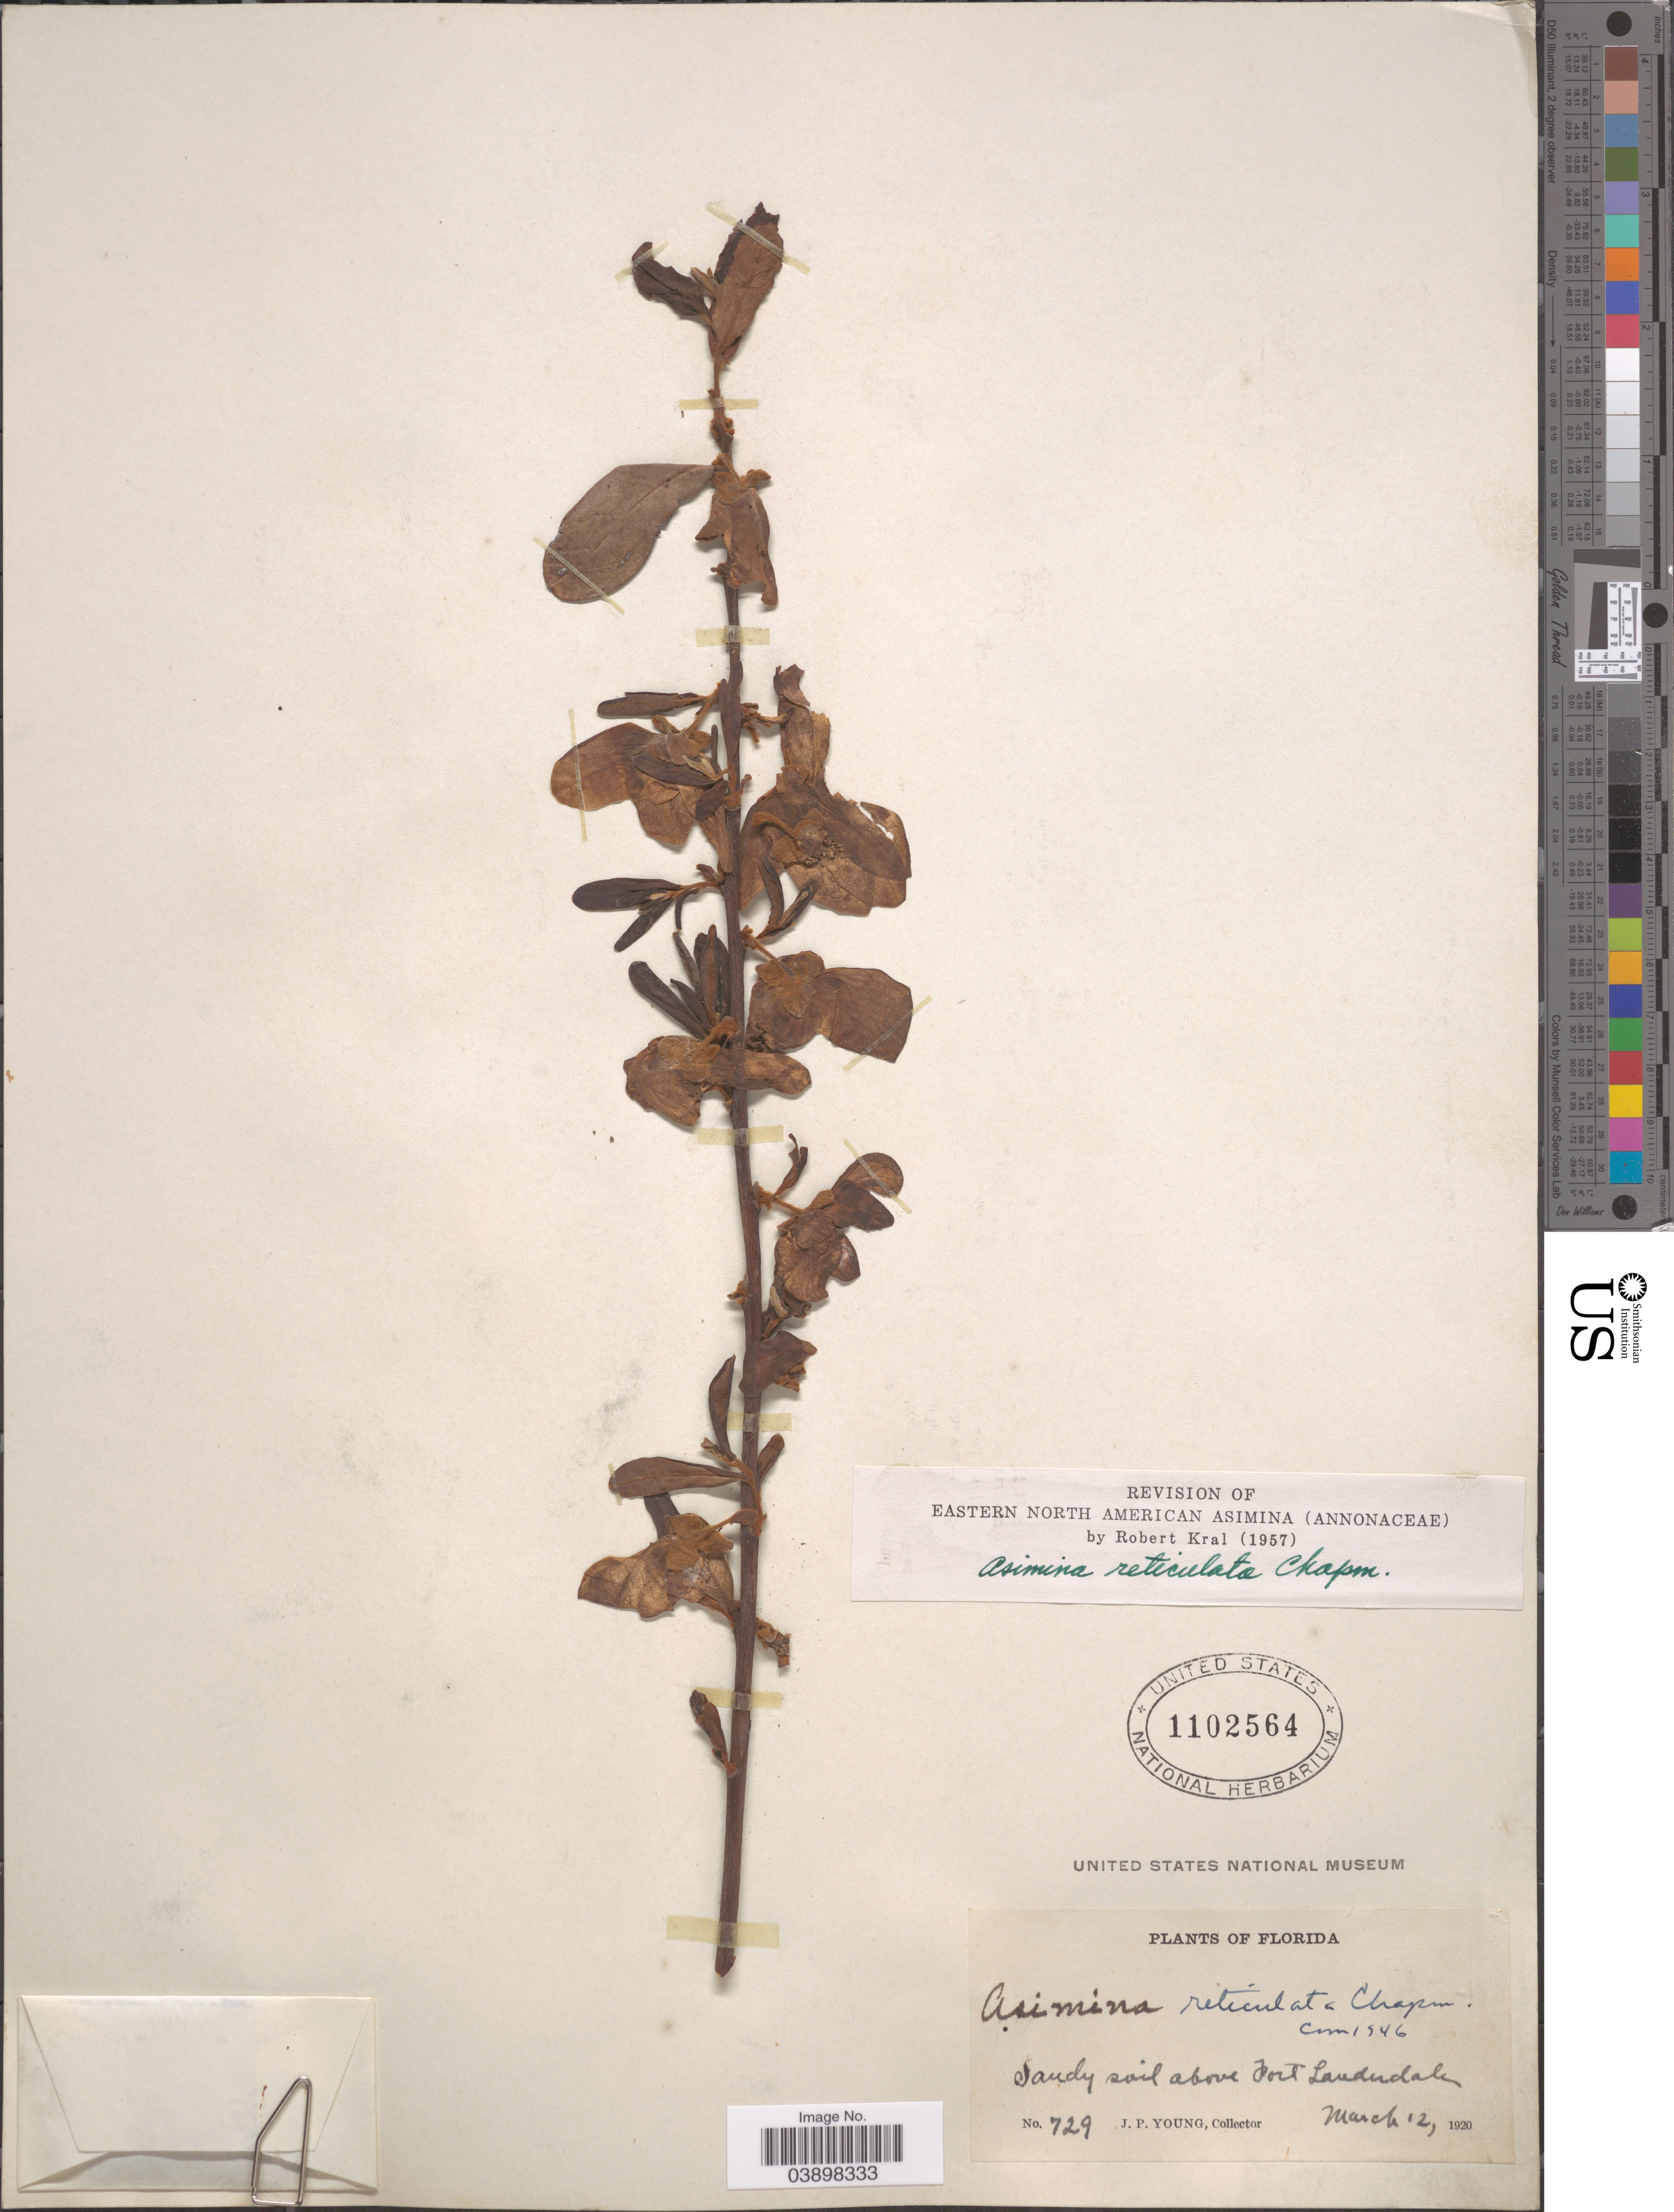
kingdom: Plantae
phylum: Tracheophyta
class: Magnoliopsida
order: Magnoliales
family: Annonaceae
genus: Asimina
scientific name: Asimina reticulata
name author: (Shuttlew.) Chapm.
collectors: J. P. Young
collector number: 729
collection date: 1920-03-12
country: United States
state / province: Florida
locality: Sandy soil above Fort Lauderdale.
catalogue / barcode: US 1102564